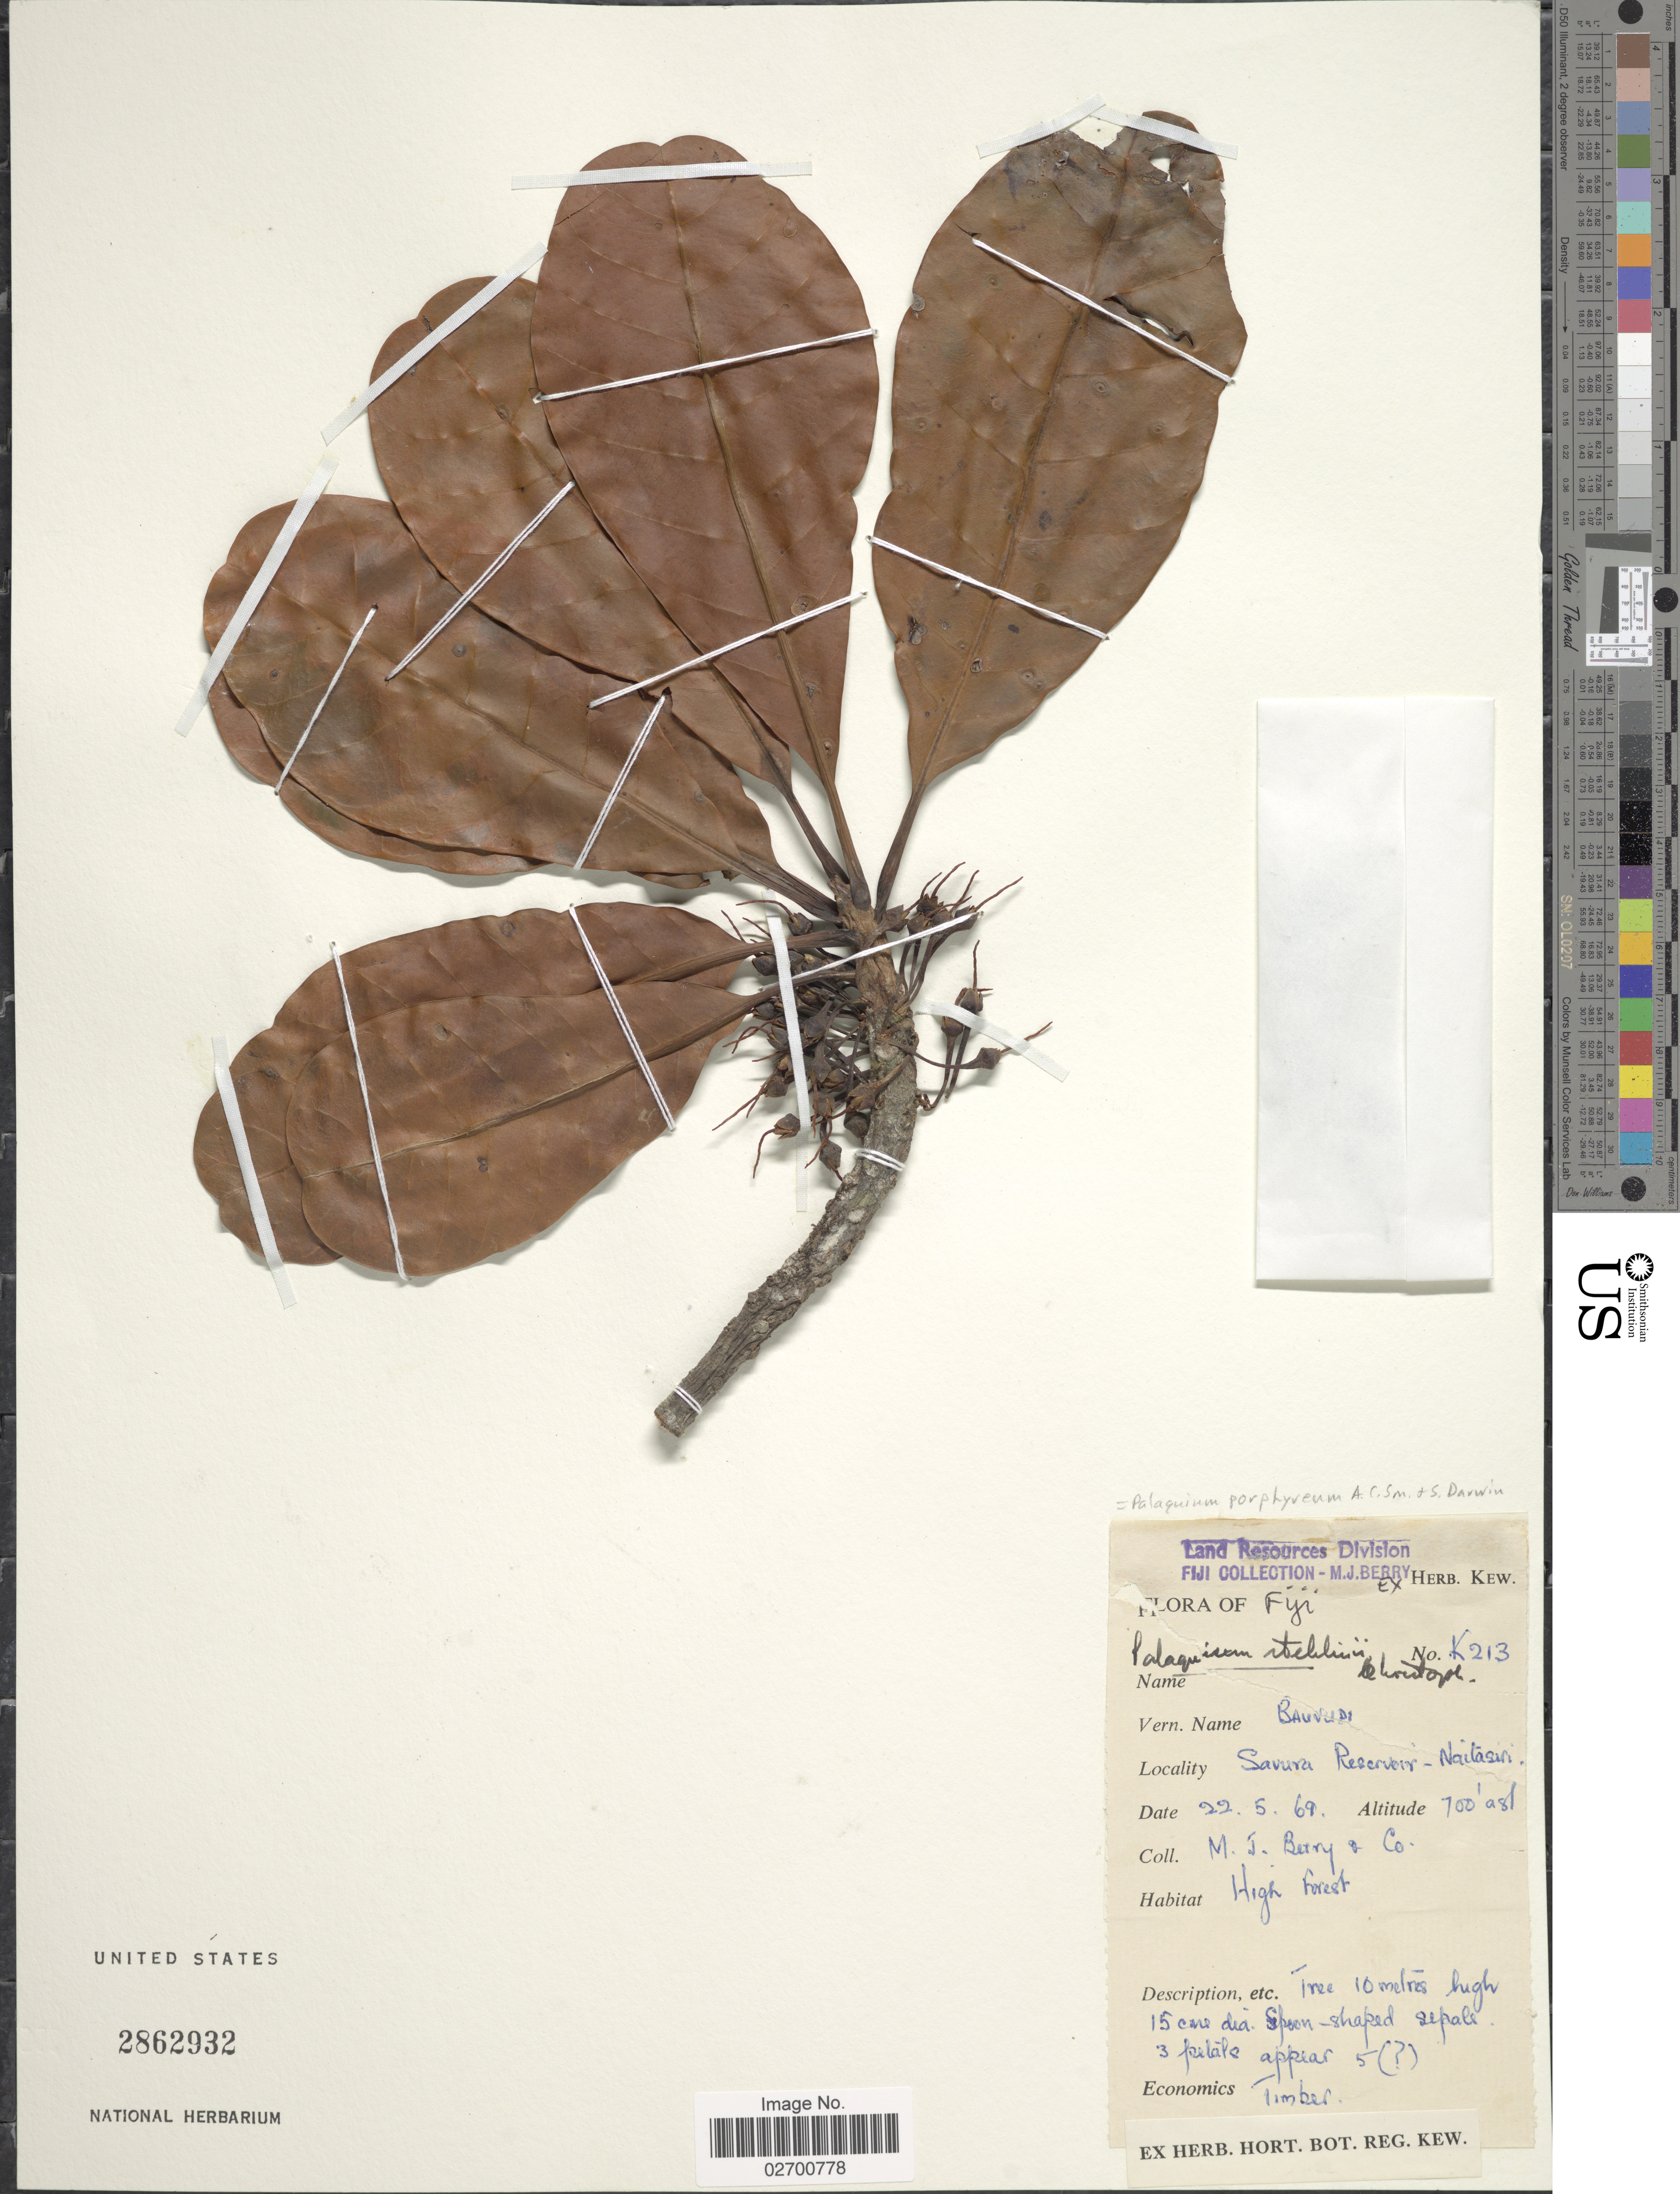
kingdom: Plantae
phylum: Tracheophyta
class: Magnoliopsida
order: Ericales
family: Sapotaceae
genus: Palaquium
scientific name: Palaquium porphyreum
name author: A.C. Sm. & S.P. Darwin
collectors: M. Berry & et al.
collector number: K213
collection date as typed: Transcribed d/m/y: 22/5/69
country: Fiji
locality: Savura Reservoir - Naitasiri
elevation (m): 213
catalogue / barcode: US 2862932